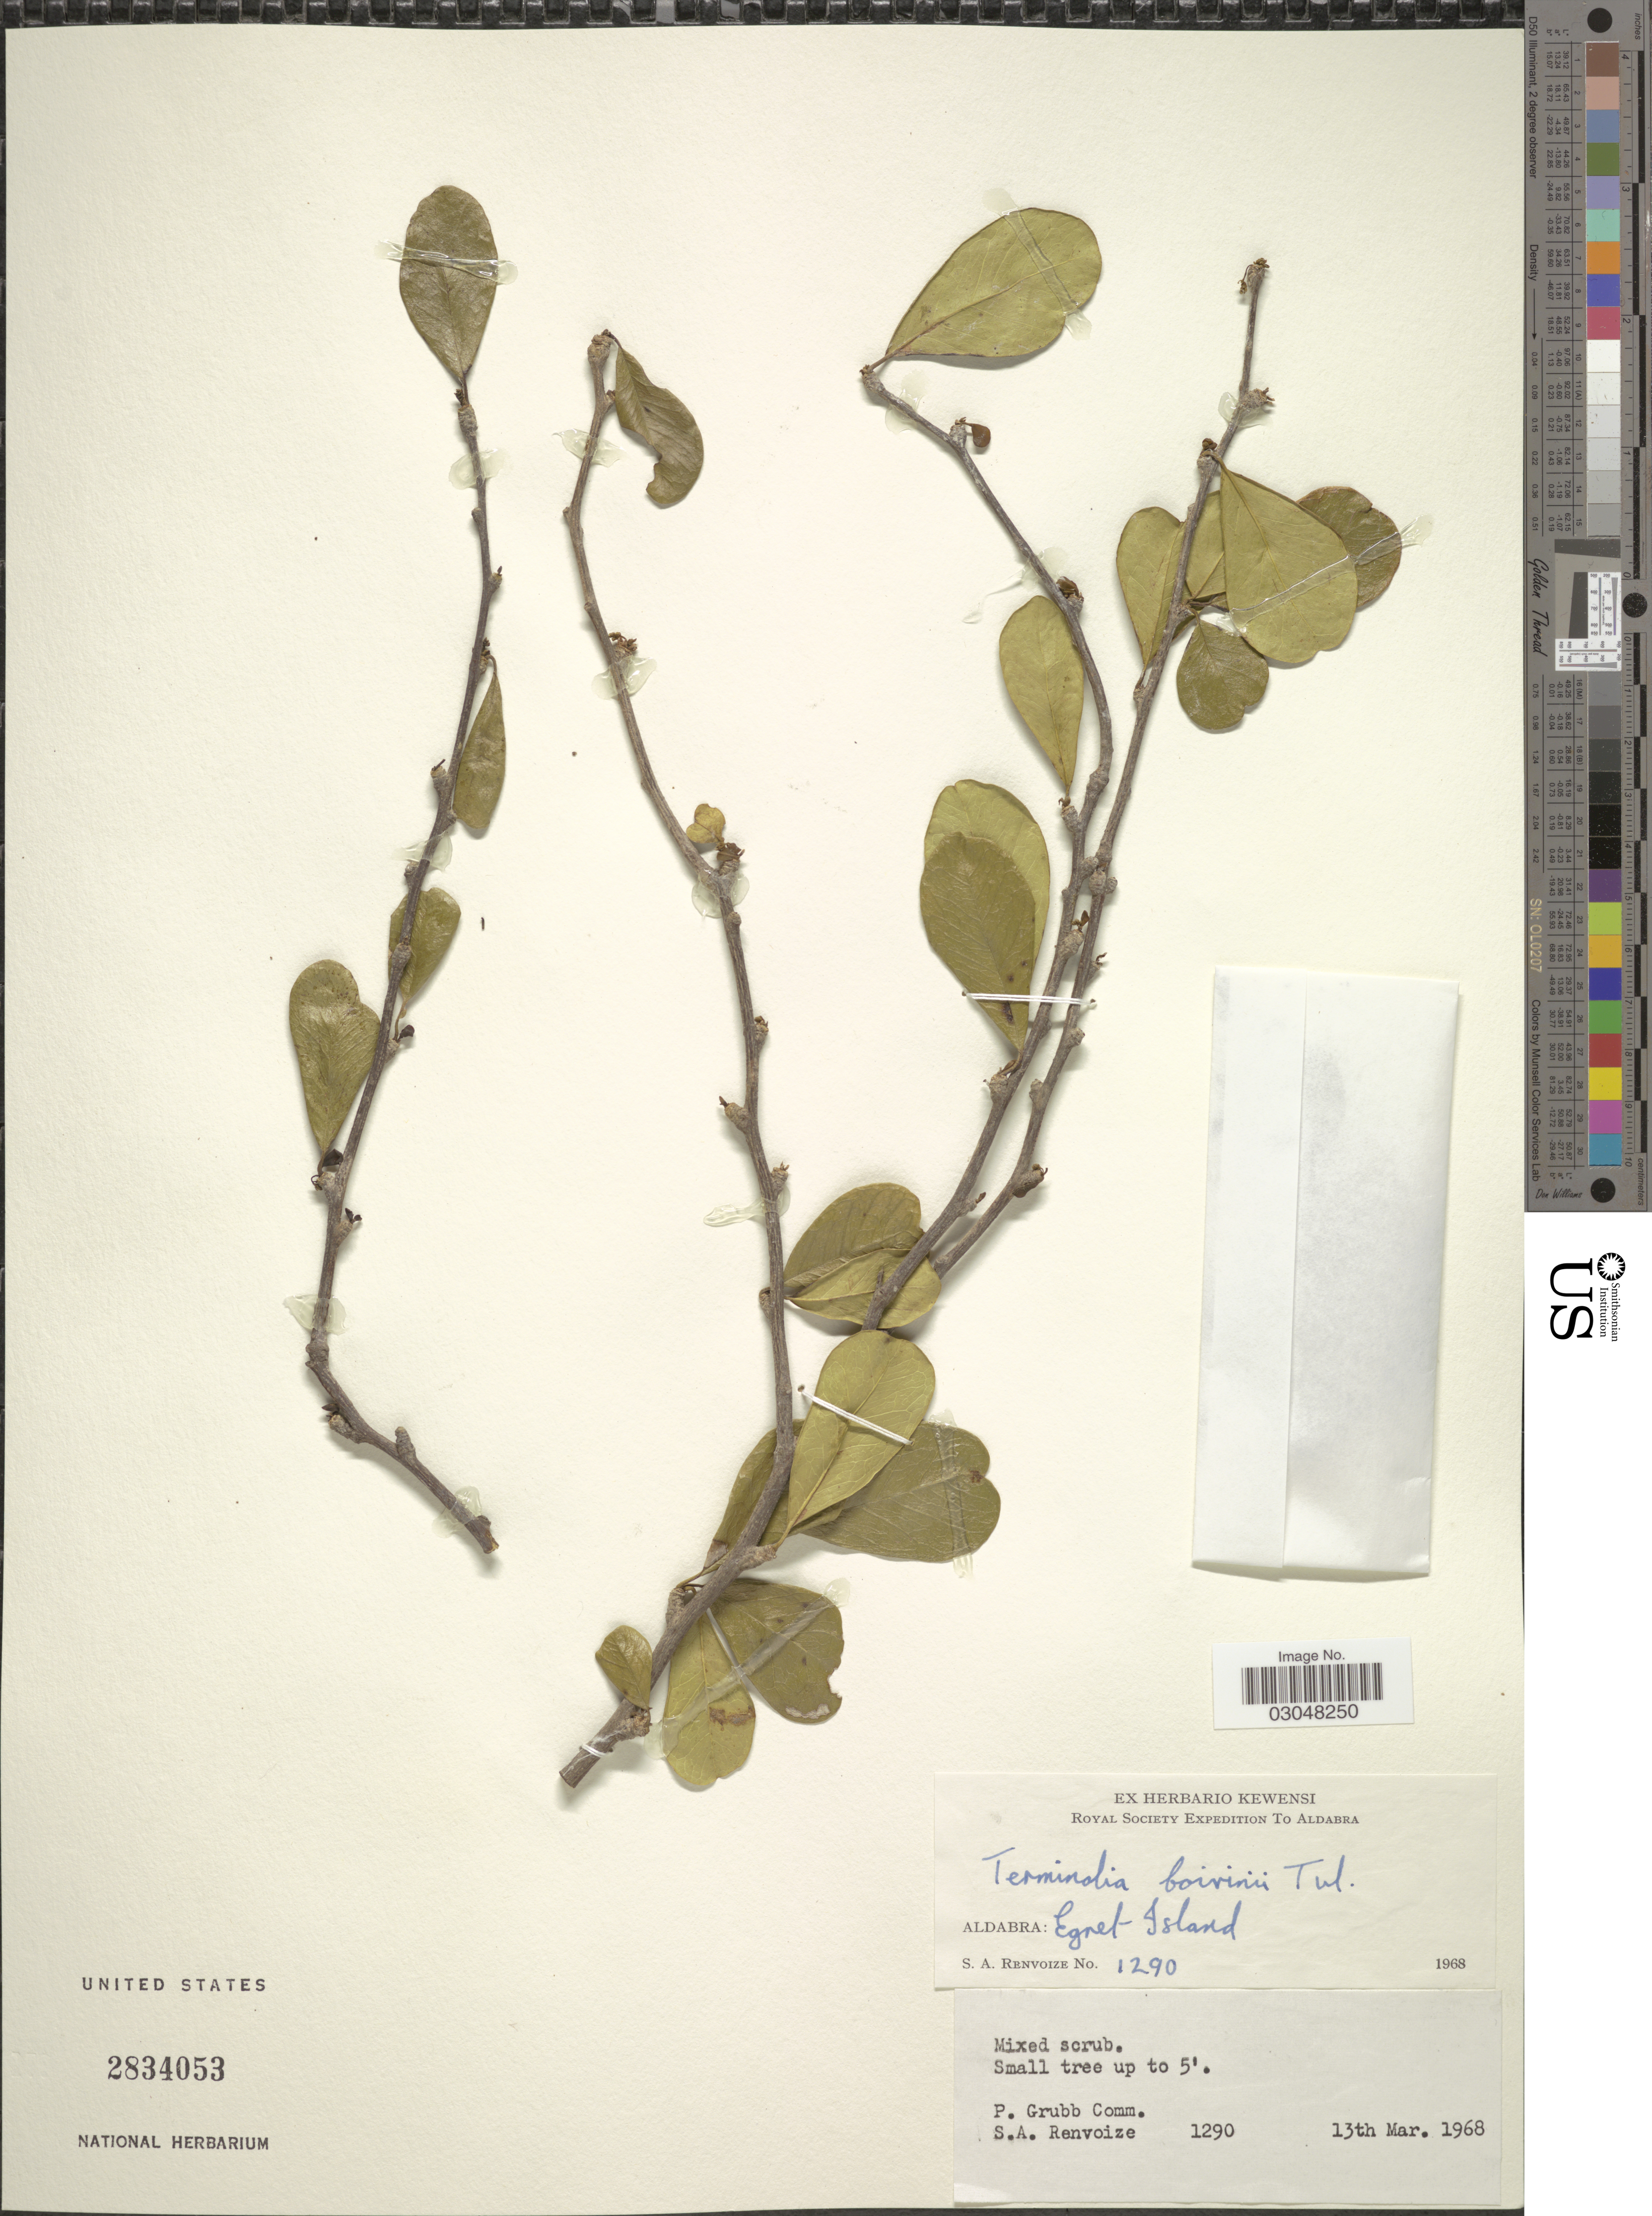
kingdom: Plantae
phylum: Tracheophyta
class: Magnoliopsida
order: Myrtales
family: Combretaceae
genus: Terminalia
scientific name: Terminalia boivinii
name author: Tul.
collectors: S. A. Renvoize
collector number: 1290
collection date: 1968-03-13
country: Seychelles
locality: Aldabra: Egret Island.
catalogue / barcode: US 2834053